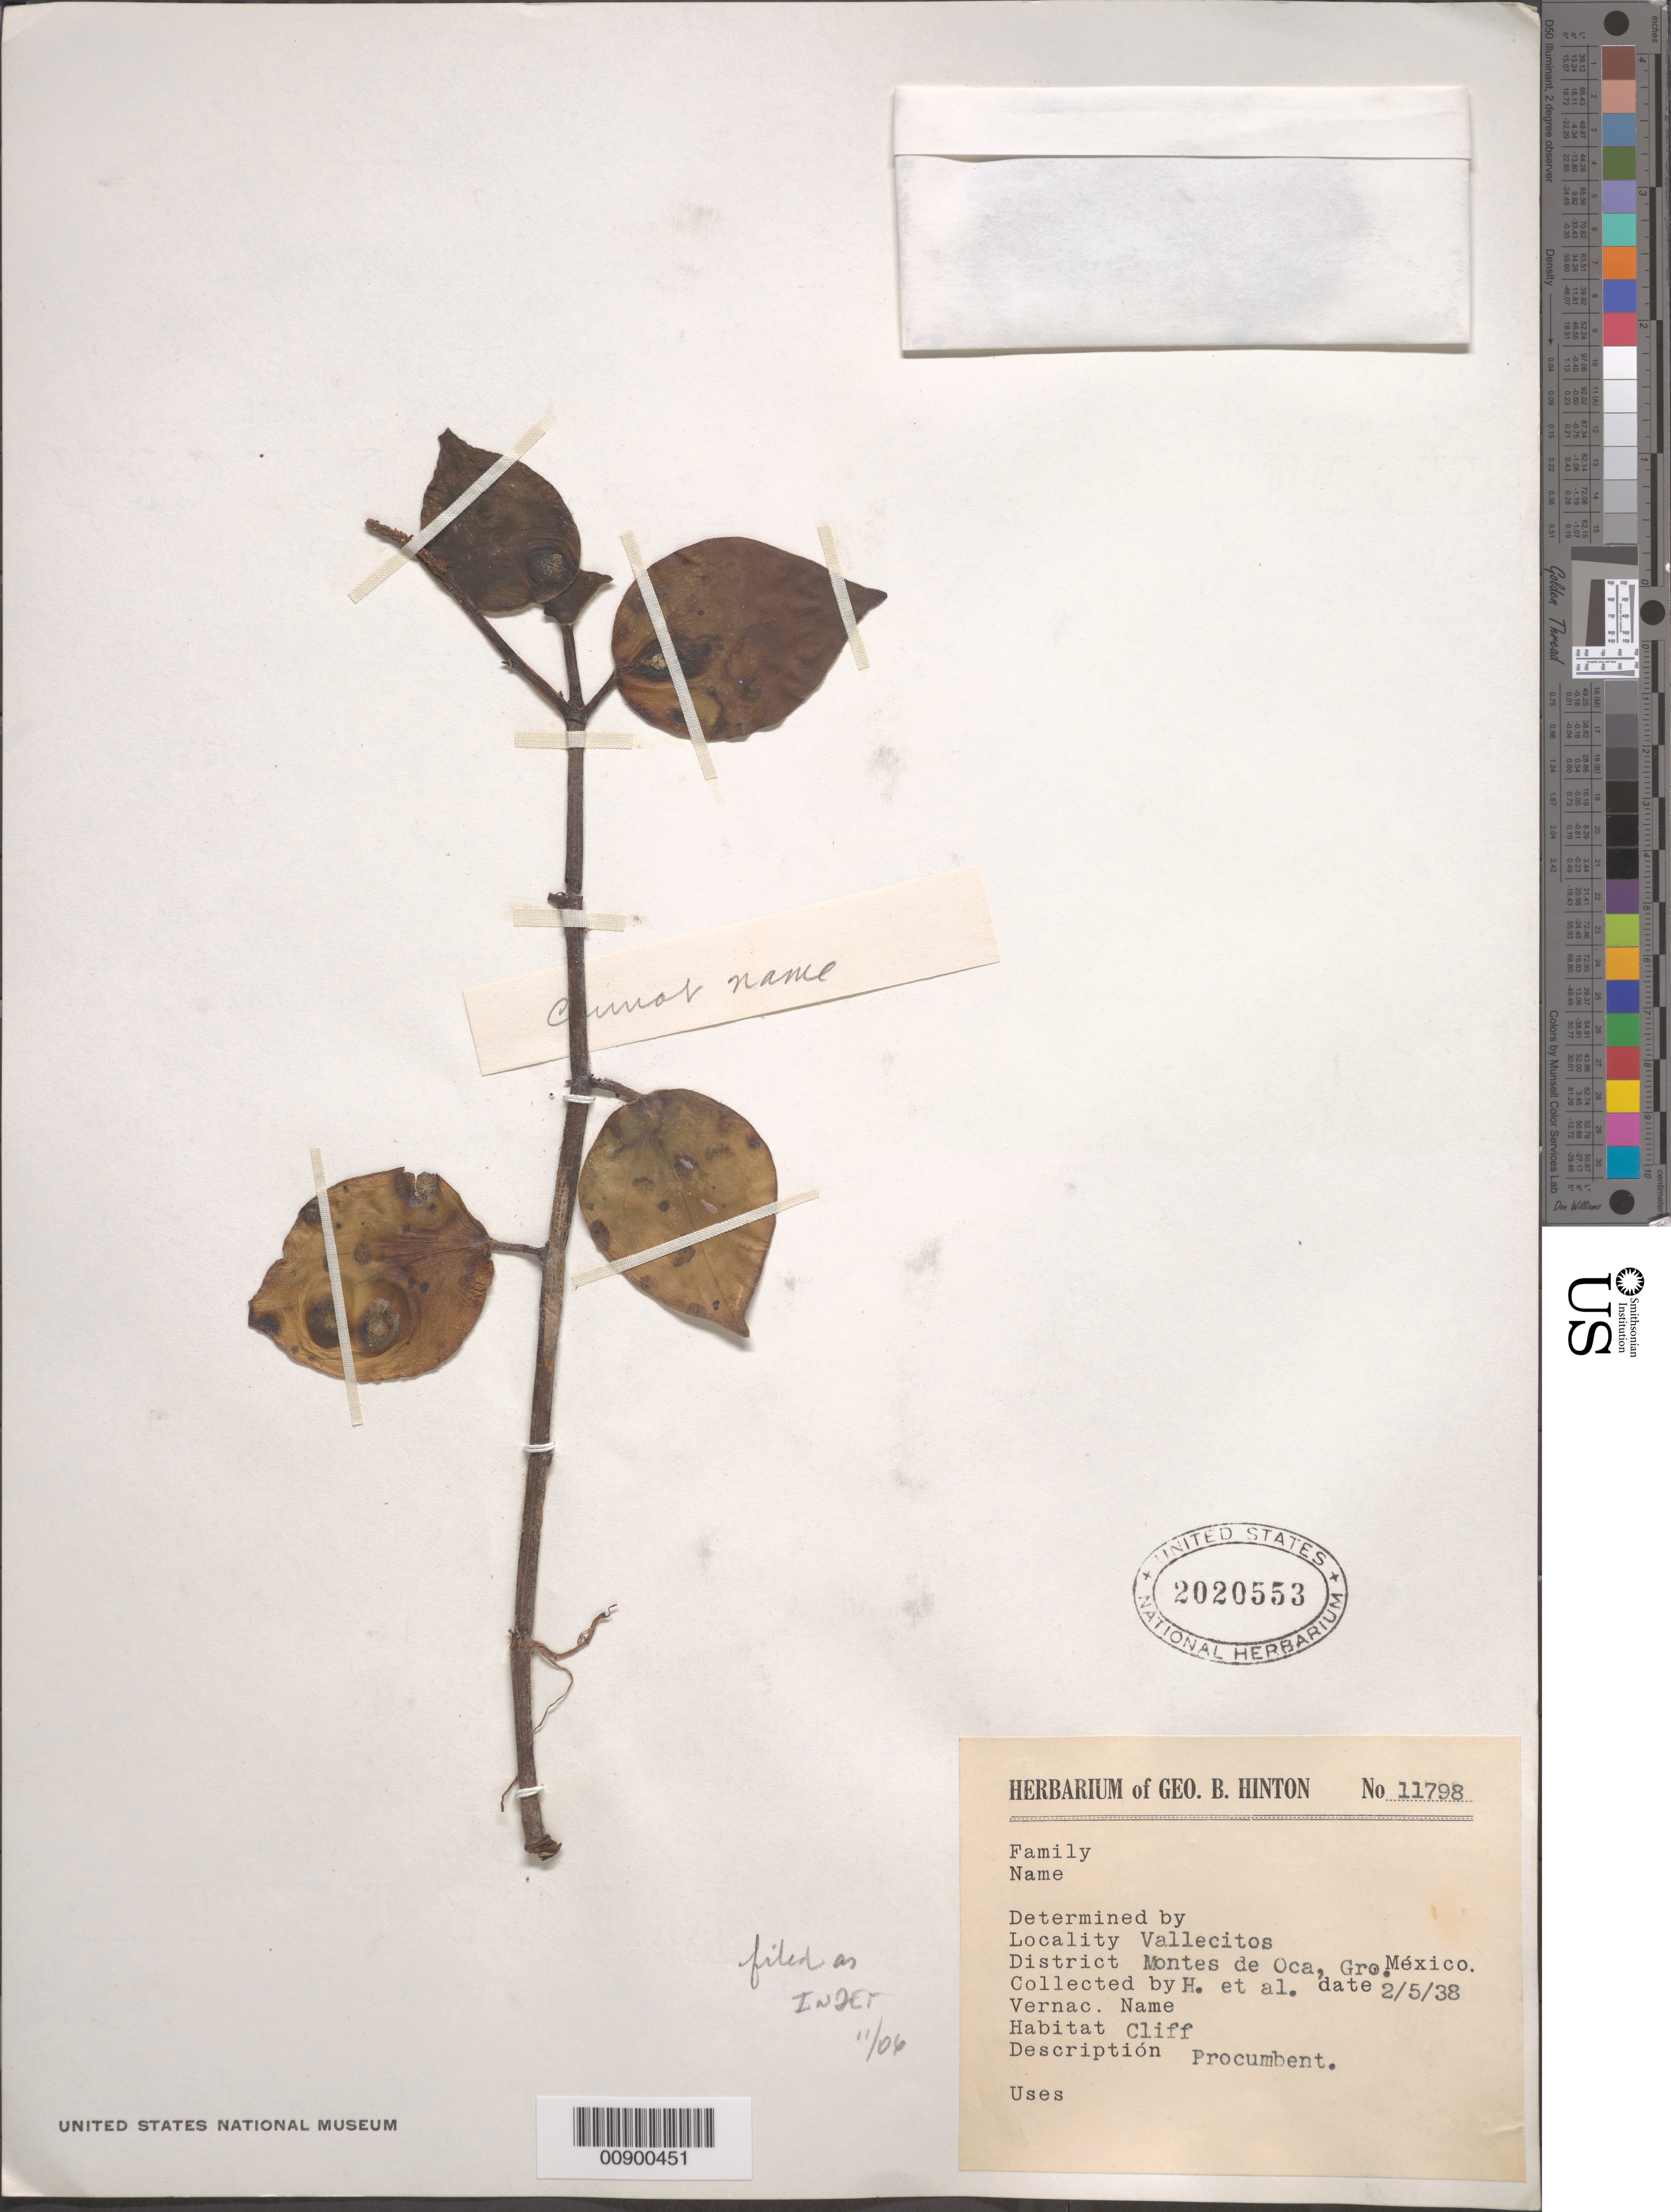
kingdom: Plantae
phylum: Tracheophyta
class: Magnoliopsida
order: Piperales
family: Piperaceae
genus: Peperomia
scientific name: Peperomia granulosa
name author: Trel.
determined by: Jiménez, José Estaban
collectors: G. B. Hinton & et al.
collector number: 11798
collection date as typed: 05 Feb 1938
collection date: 1938-02-05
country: Mexico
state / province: Guerrero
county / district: Montes de Oca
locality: Vallecitos, District Montes de Oca, Guerrero.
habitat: Cliff.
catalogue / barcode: US 2020553